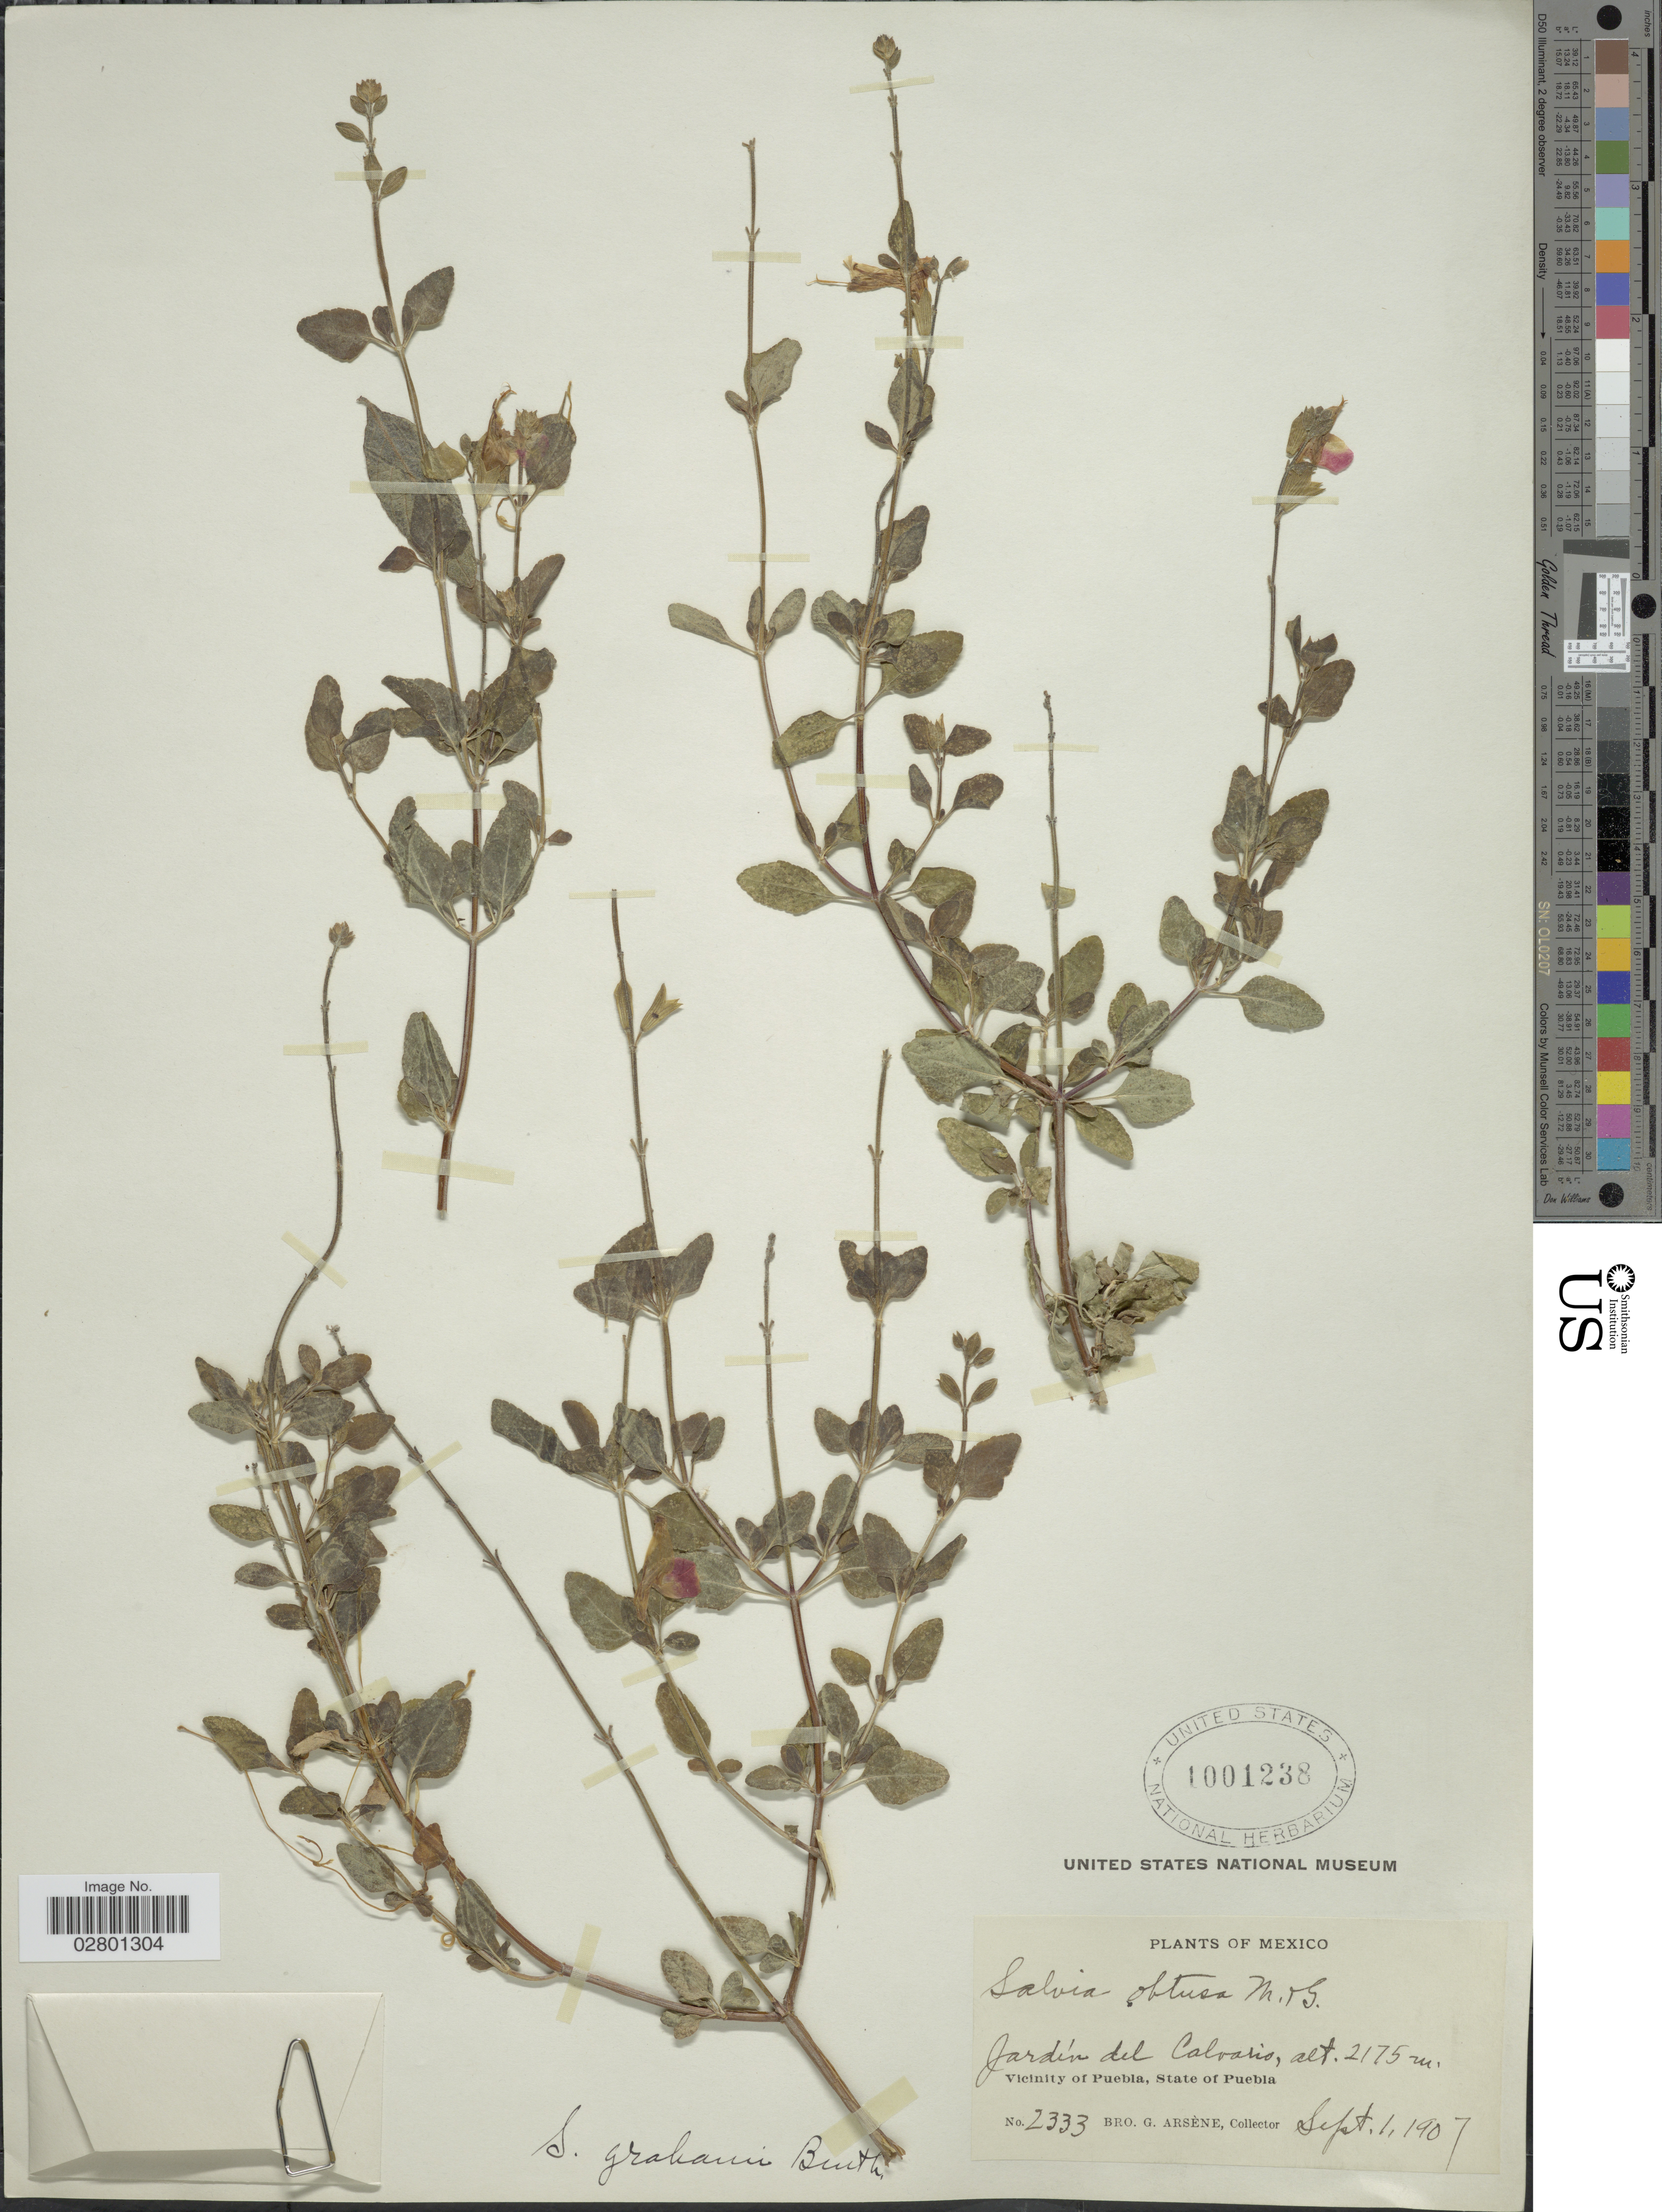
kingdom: Plantae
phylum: Tracheophyta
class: Magnoliopsida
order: Lamiales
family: Lamiaceae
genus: Salvia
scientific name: Salvia grahami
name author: Benth.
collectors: Bro. G. Arsène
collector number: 2333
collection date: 1907-09-01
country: Mexico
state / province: Puebla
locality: Jardin del Calvario. Vicinity of Puebla.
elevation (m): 2175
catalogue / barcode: US 1001238